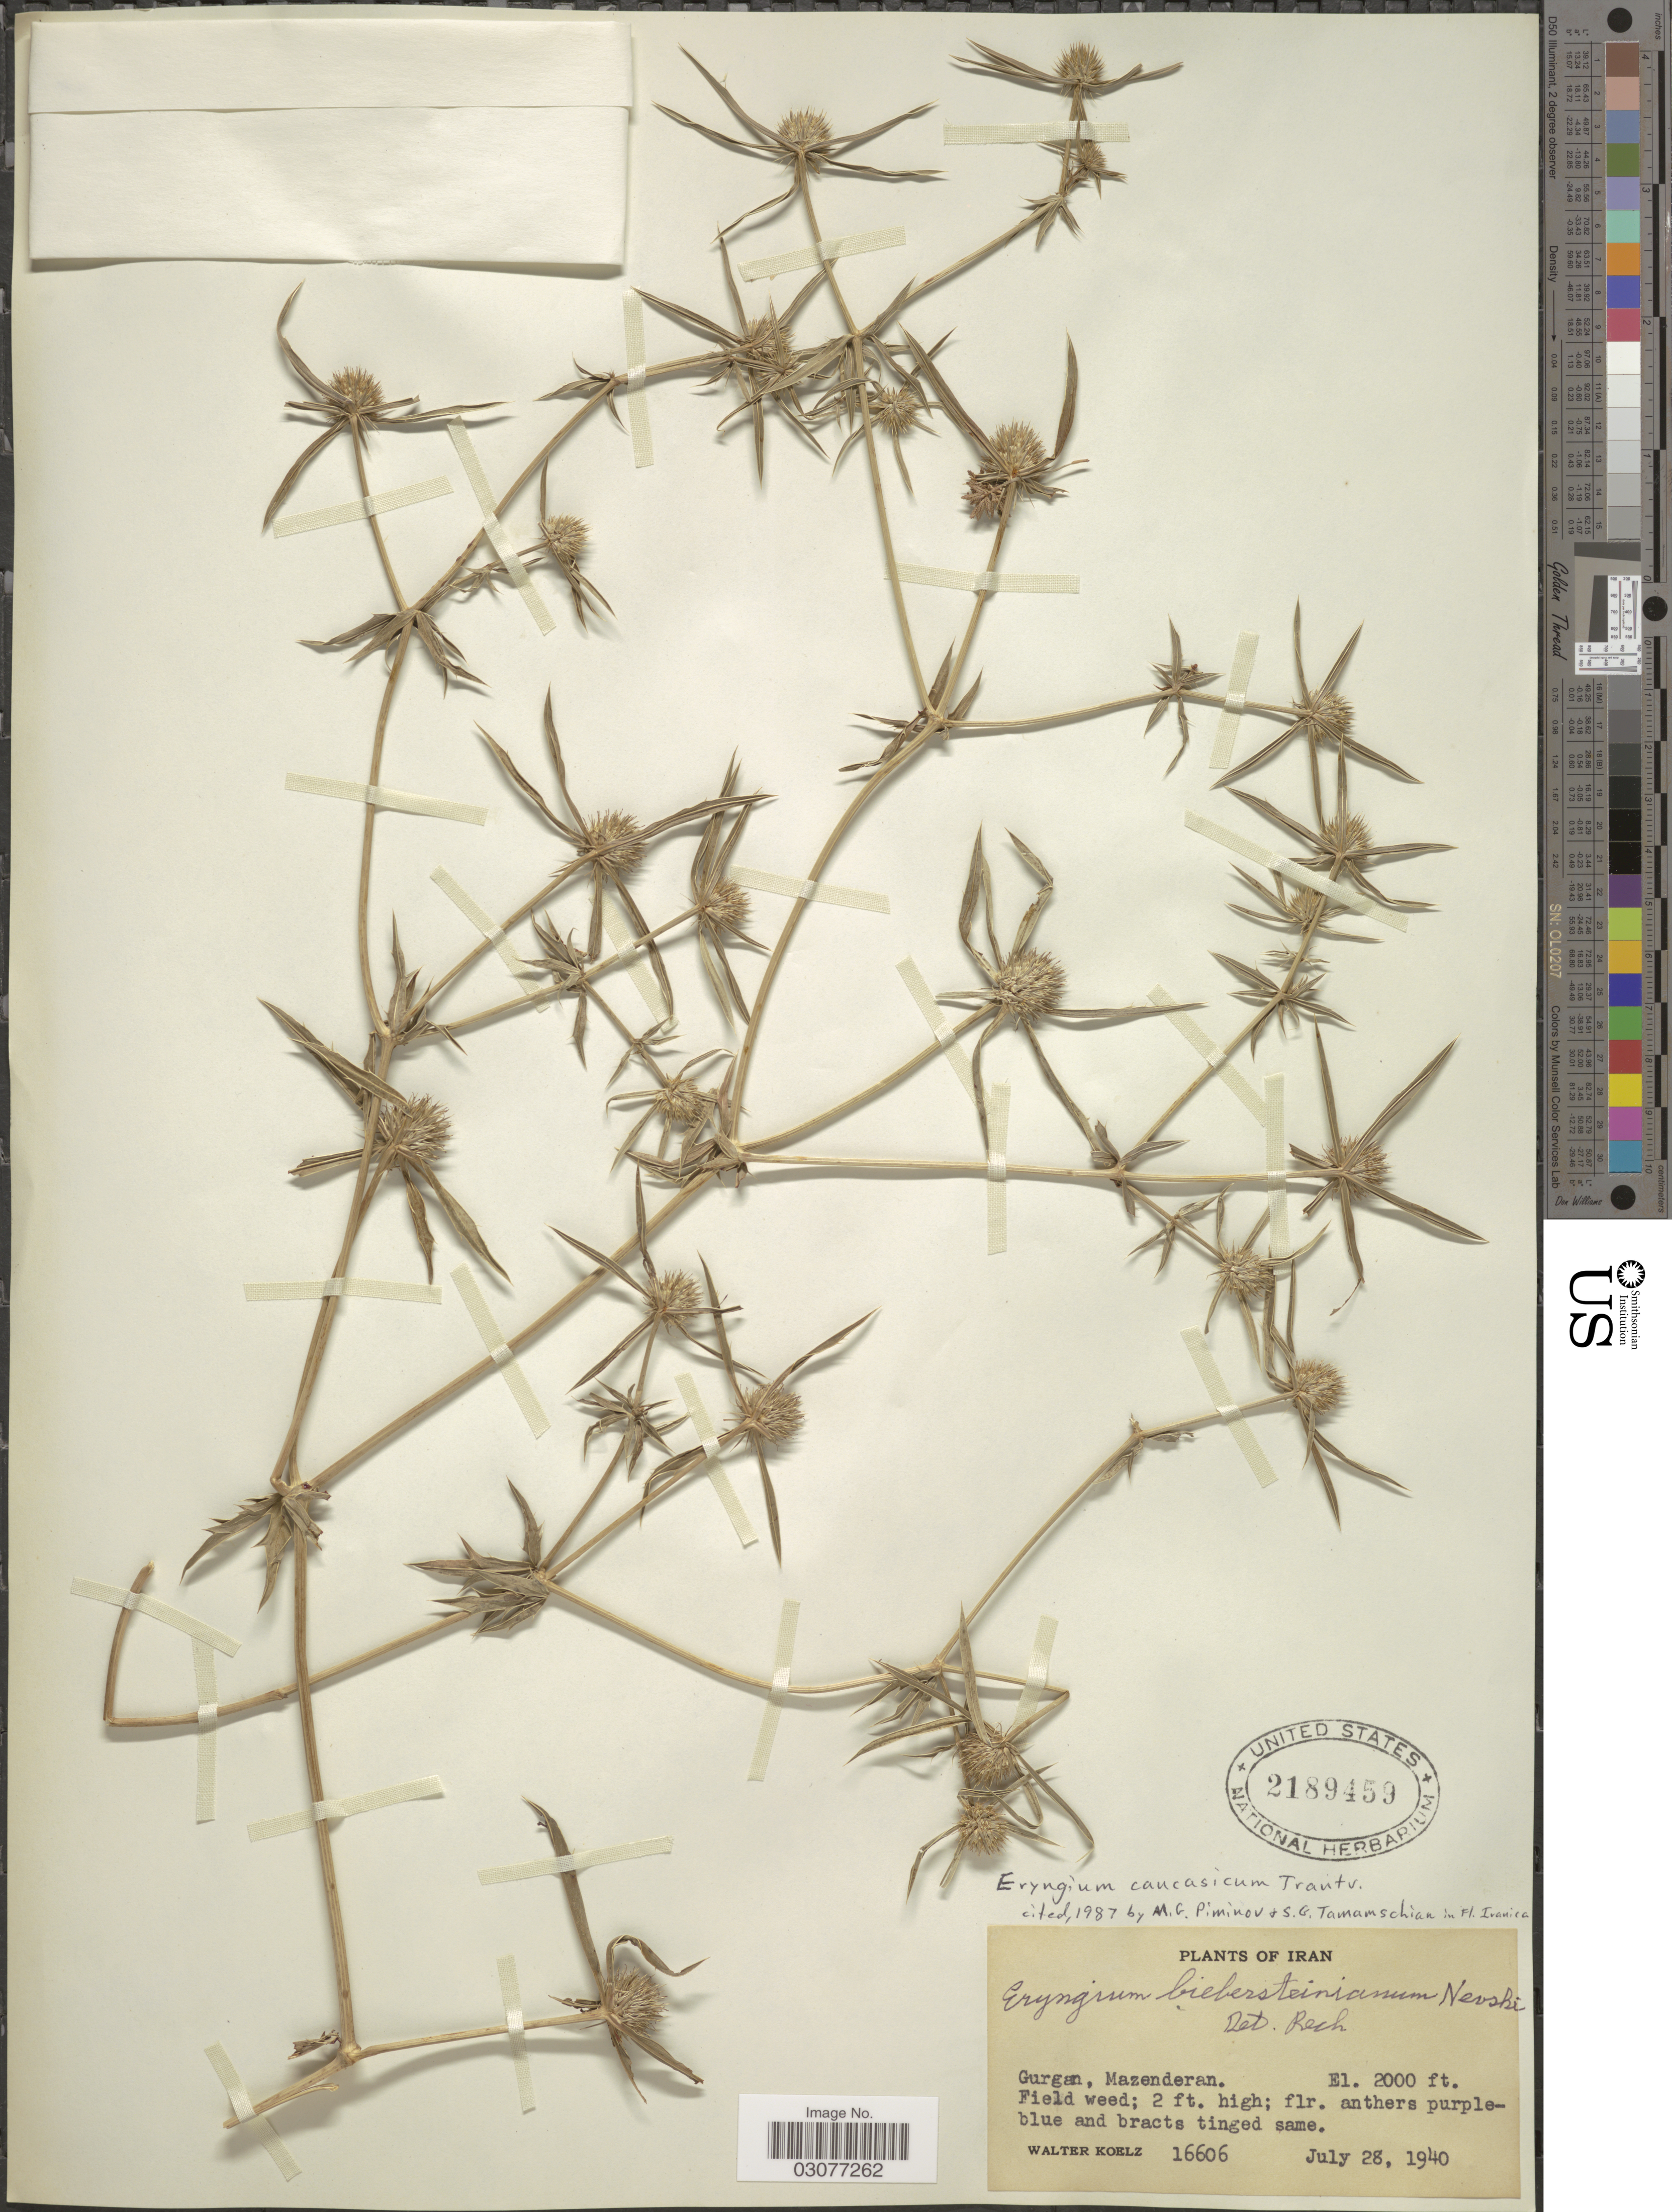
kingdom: Plantae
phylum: Tracheophyta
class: Magnoliopsida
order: Apiales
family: Apiaceae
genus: Eryngium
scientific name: Eryngium caucasicum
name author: Trautv.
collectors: W. N. Koelz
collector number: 16606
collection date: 1940-07-28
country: Iran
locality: Gurgan, Mazenderan.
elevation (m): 610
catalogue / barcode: US 2189459